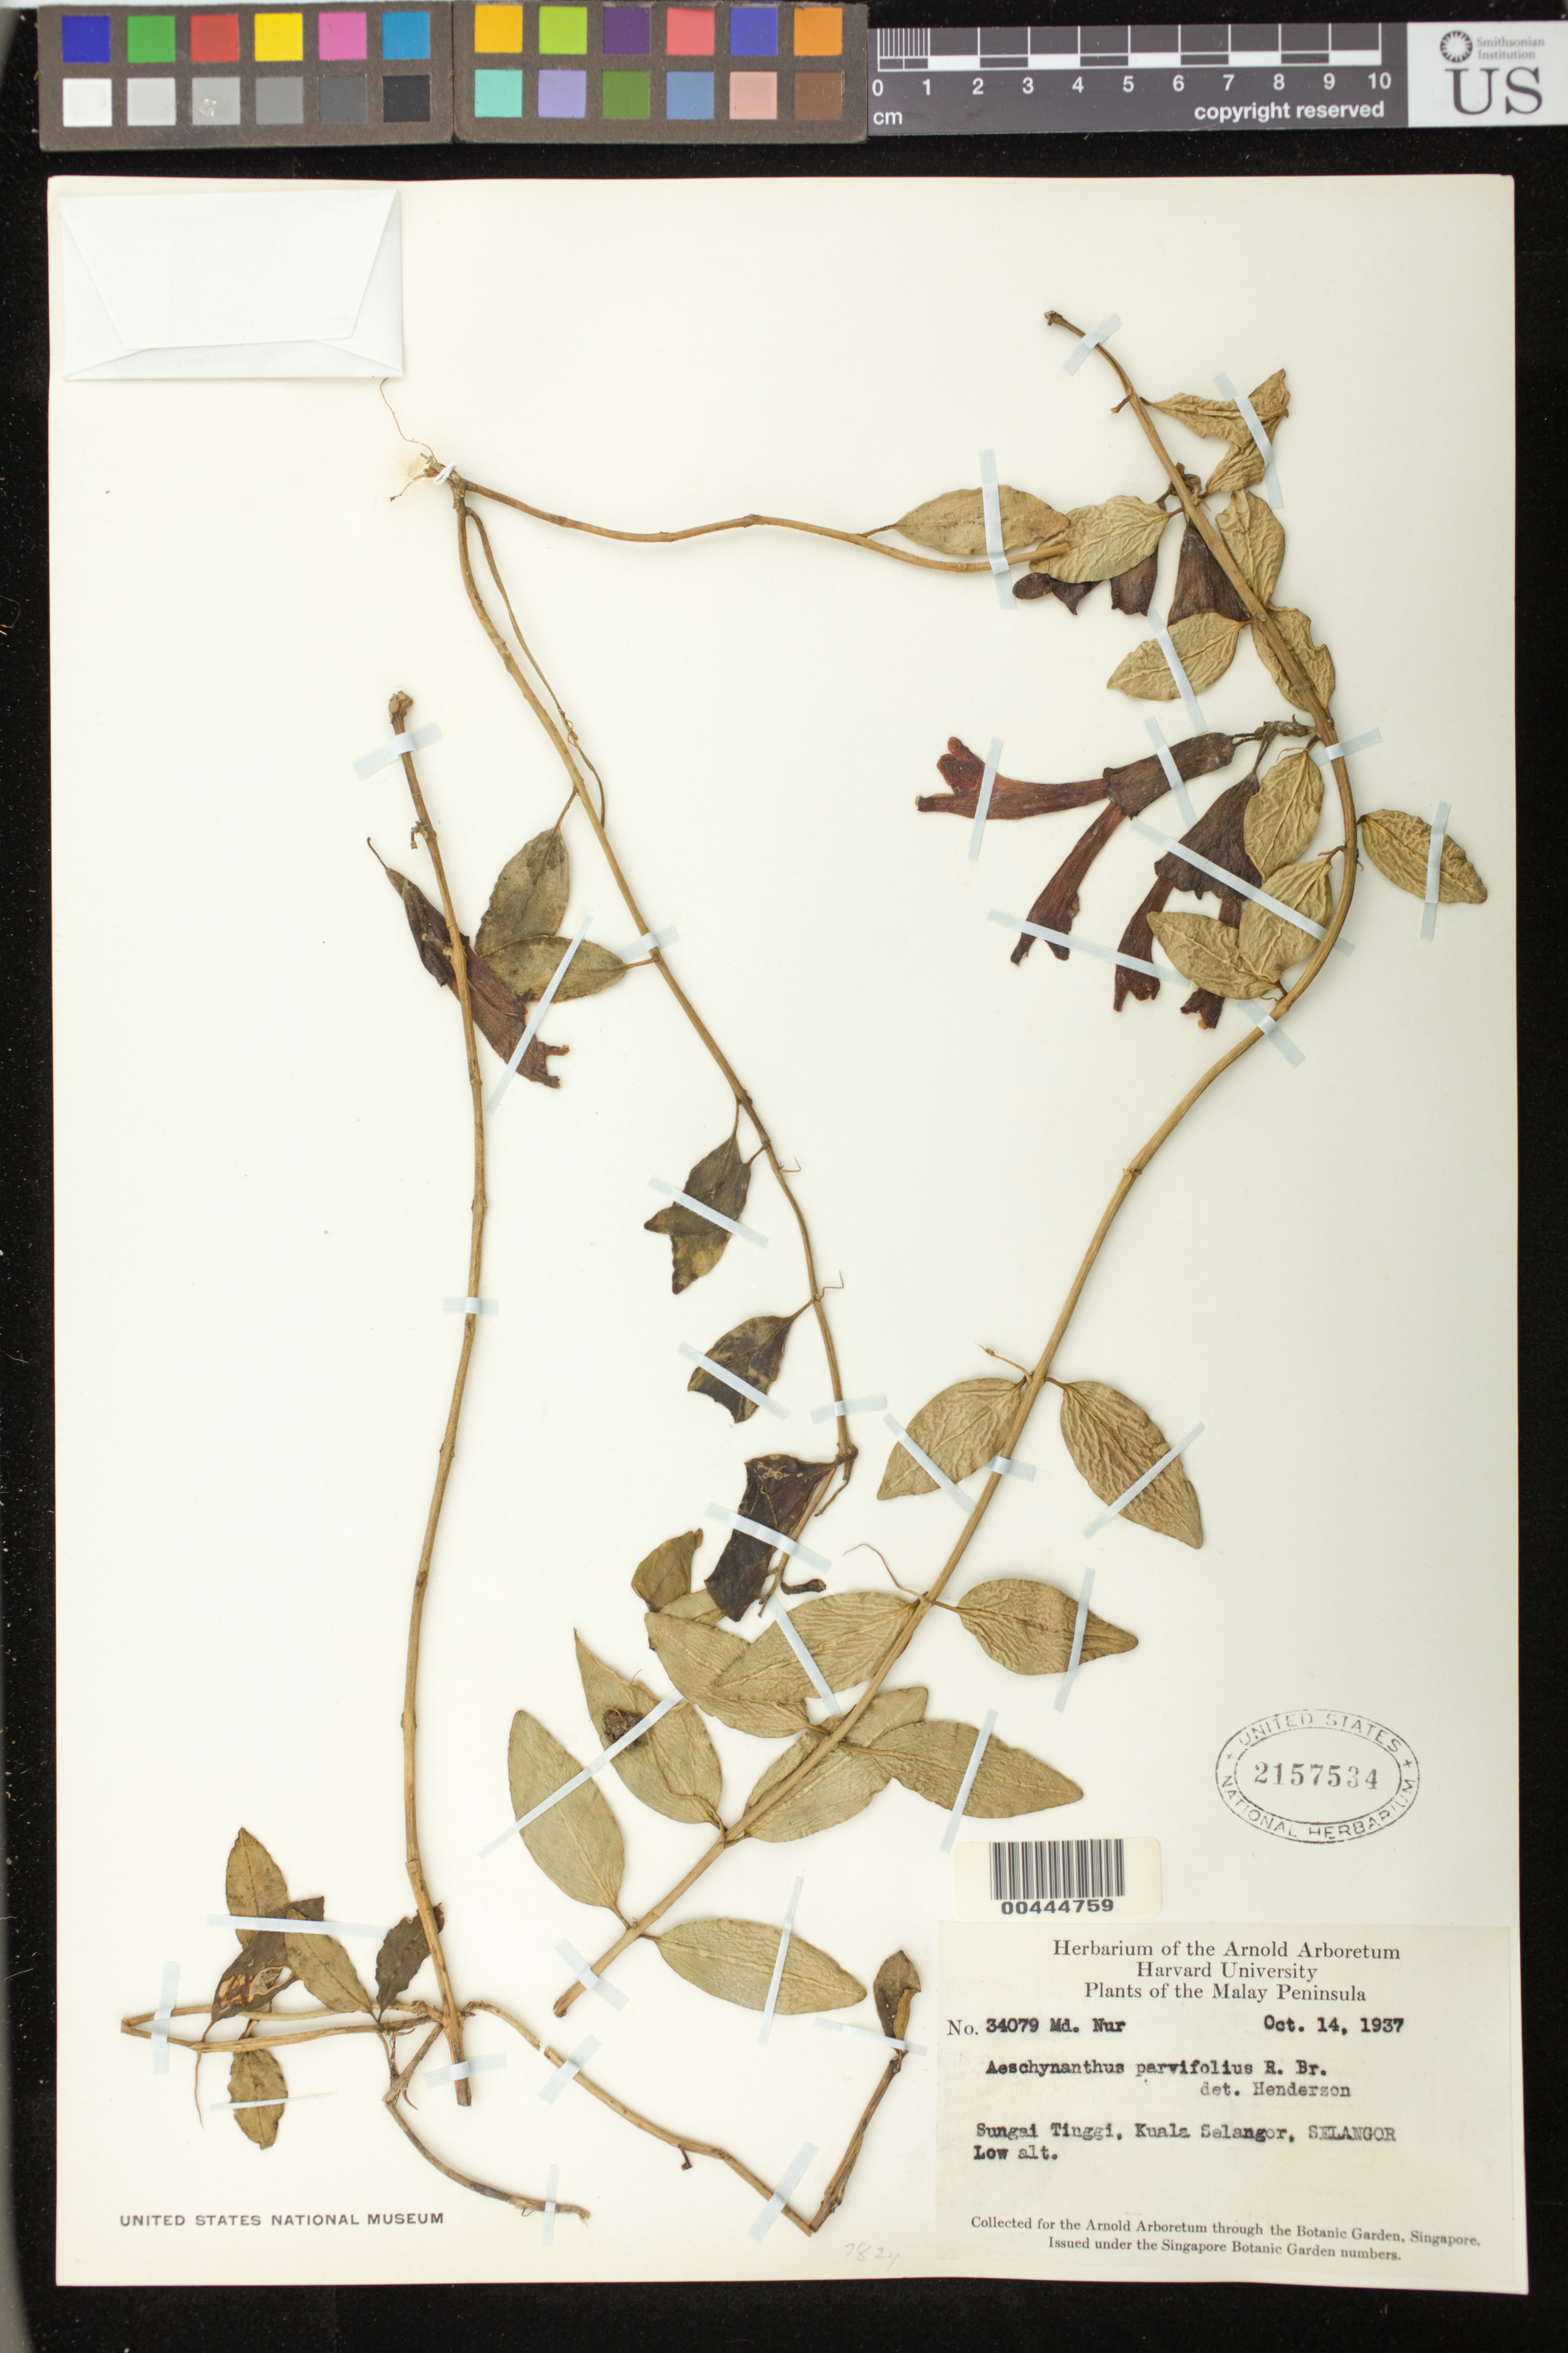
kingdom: Plantae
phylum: Tracheophyta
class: Magnoliopsida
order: Lamiales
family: Gesneriaceae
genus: Aeschynanthus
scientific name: Aeschynanthus parvifolius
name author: R. Br.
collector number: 34079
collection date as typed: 14 Oct 1937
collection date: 1937-10-14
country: Malaysia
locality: Sungal tinggi, kuala selangor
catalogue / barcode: US 2157534